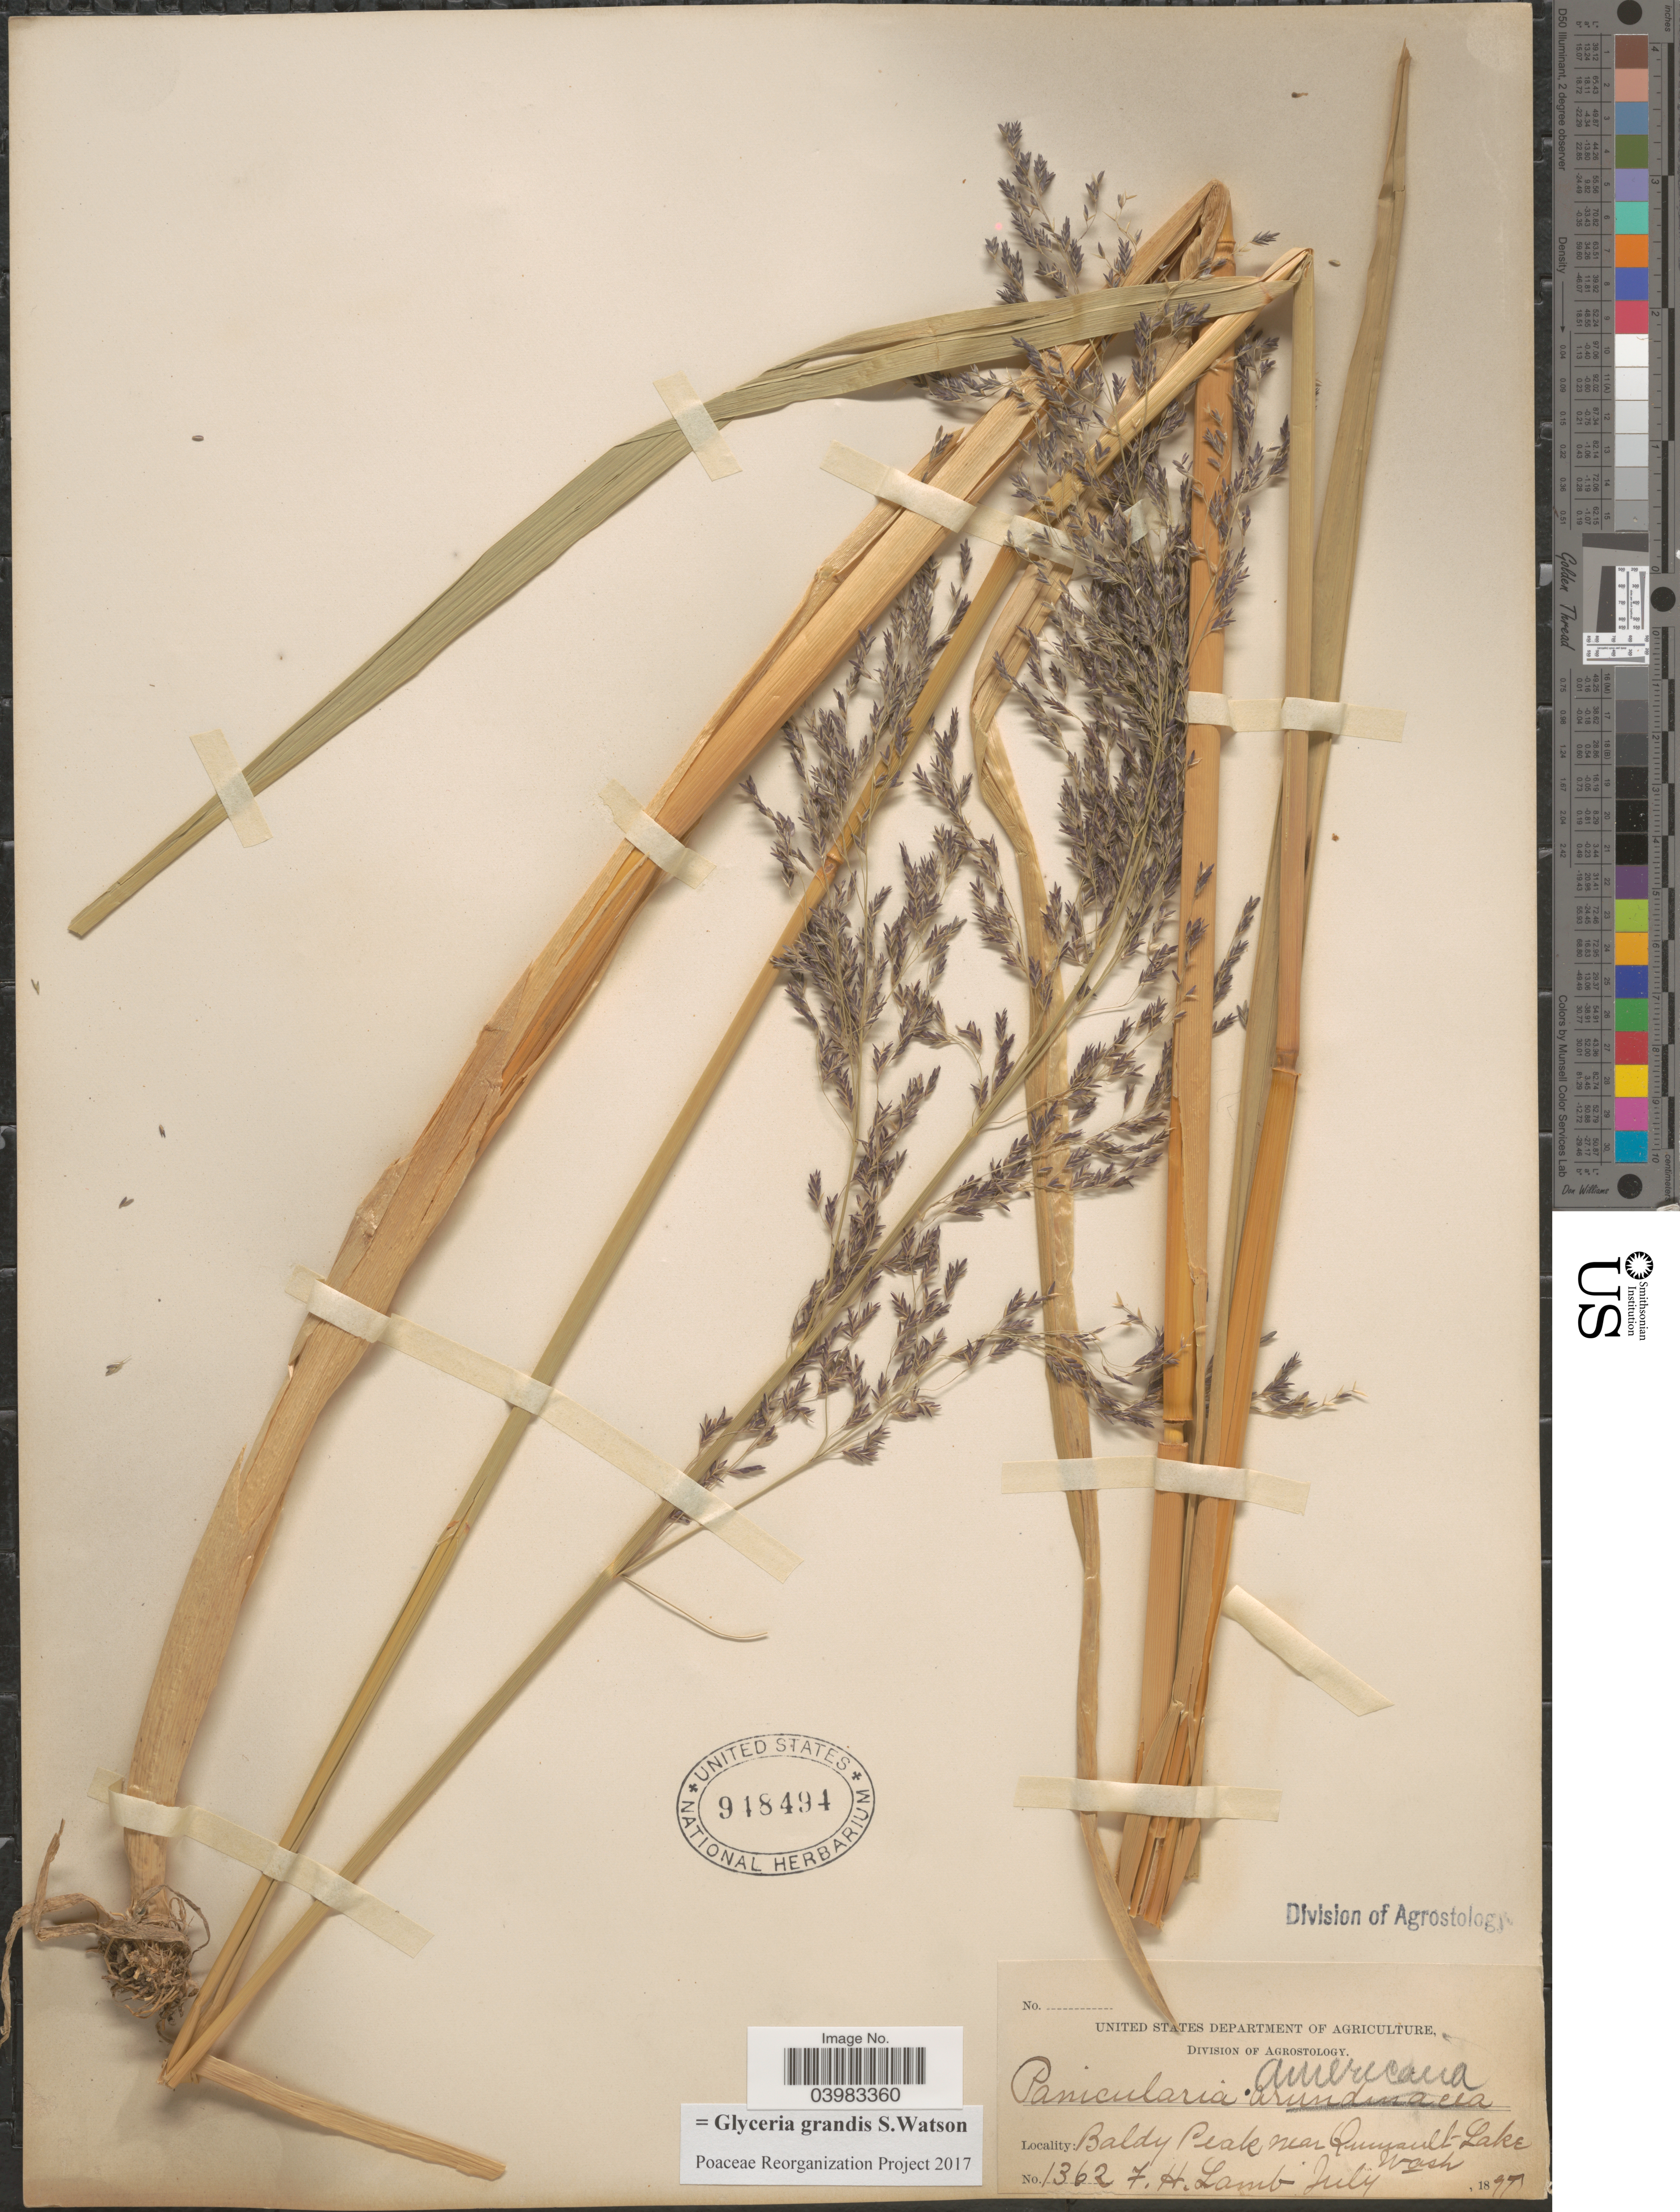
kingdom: Plantae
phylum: Tracheophyta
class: Liliopsida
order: Poales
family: Poaceae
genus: Glyceria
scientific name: Glyceria grandis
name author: S. Watson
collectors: F. H. Lamb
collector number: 1362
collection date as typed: July 1987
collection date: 1897-07-24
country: United States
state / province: Washington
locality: Baldy Peak [Mount O'Neill] near Quinault Lake.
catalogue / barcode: US 948494